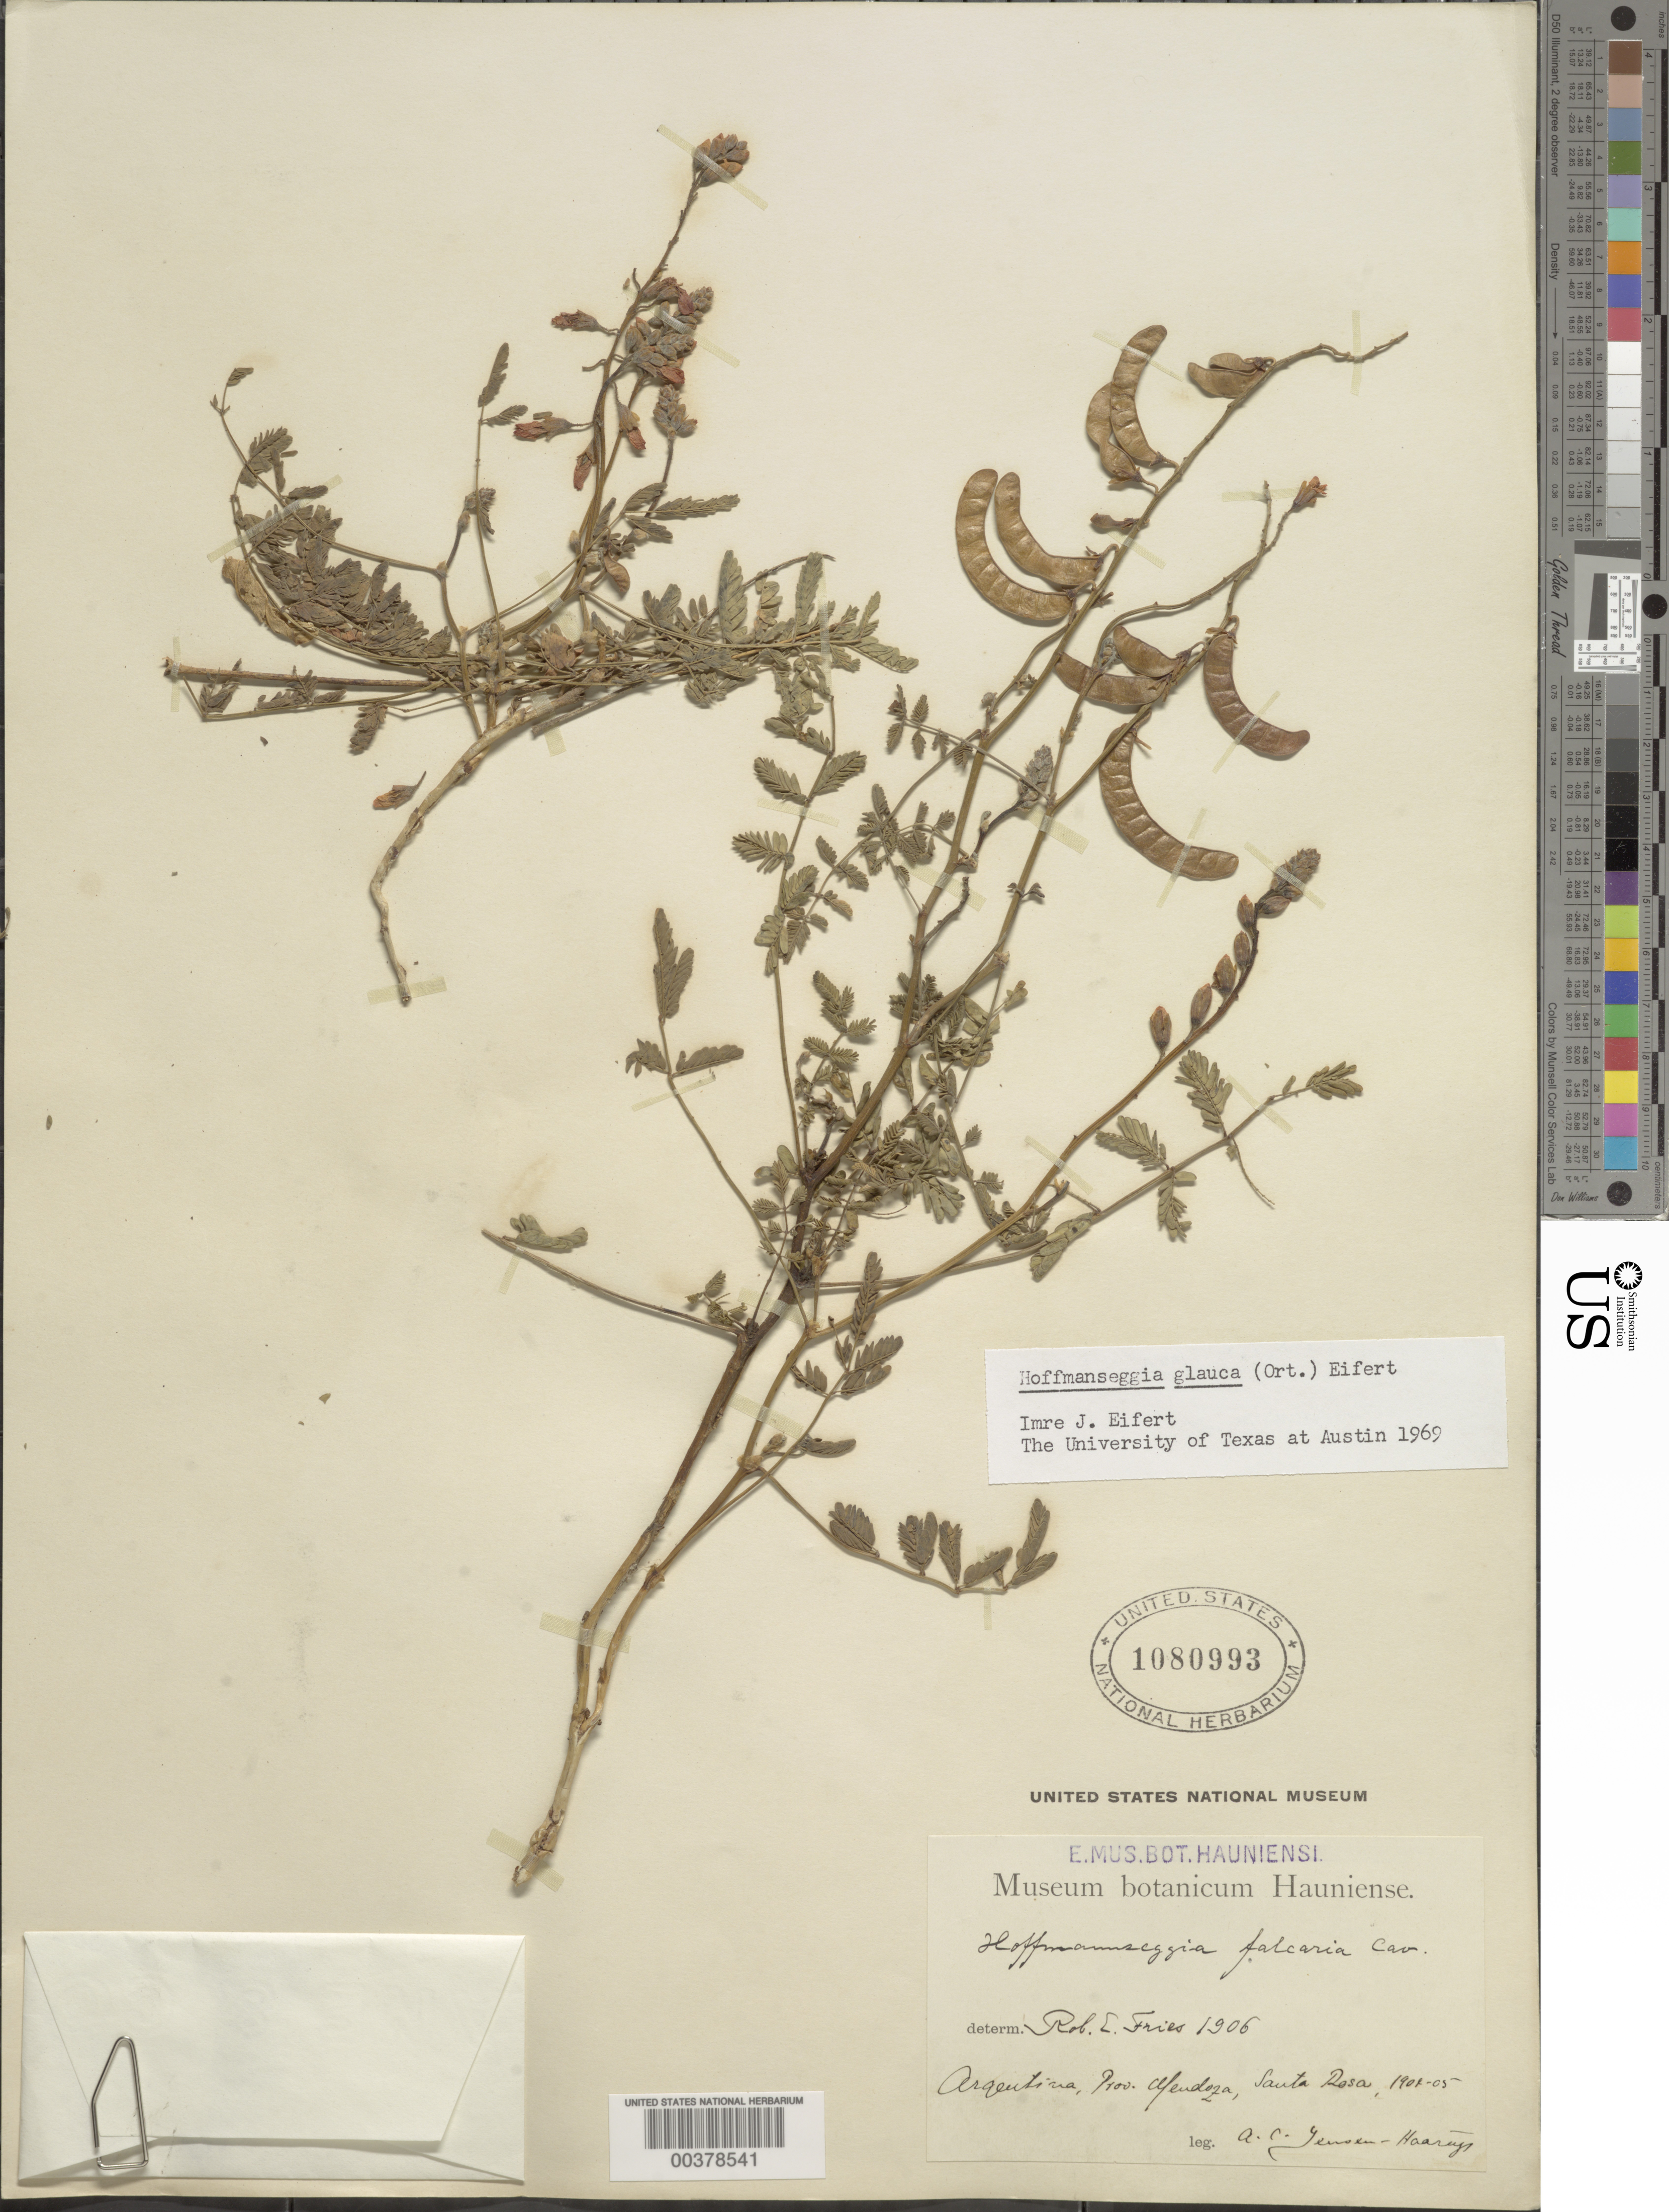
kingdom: Plantae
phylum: Tracheophyta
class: Magnoliopsida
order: Fabales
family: Fabaceae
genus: Hoffmannseggia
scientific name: Hoffmannseggia glauca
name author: (Ortega) Eifert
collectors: A. C. Jensen-Haarup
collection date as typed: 1904 to -- -- 1905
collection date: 1904/1905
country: Argentina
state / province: Mendoza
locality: Santa Rosa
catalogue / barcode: US 1080993